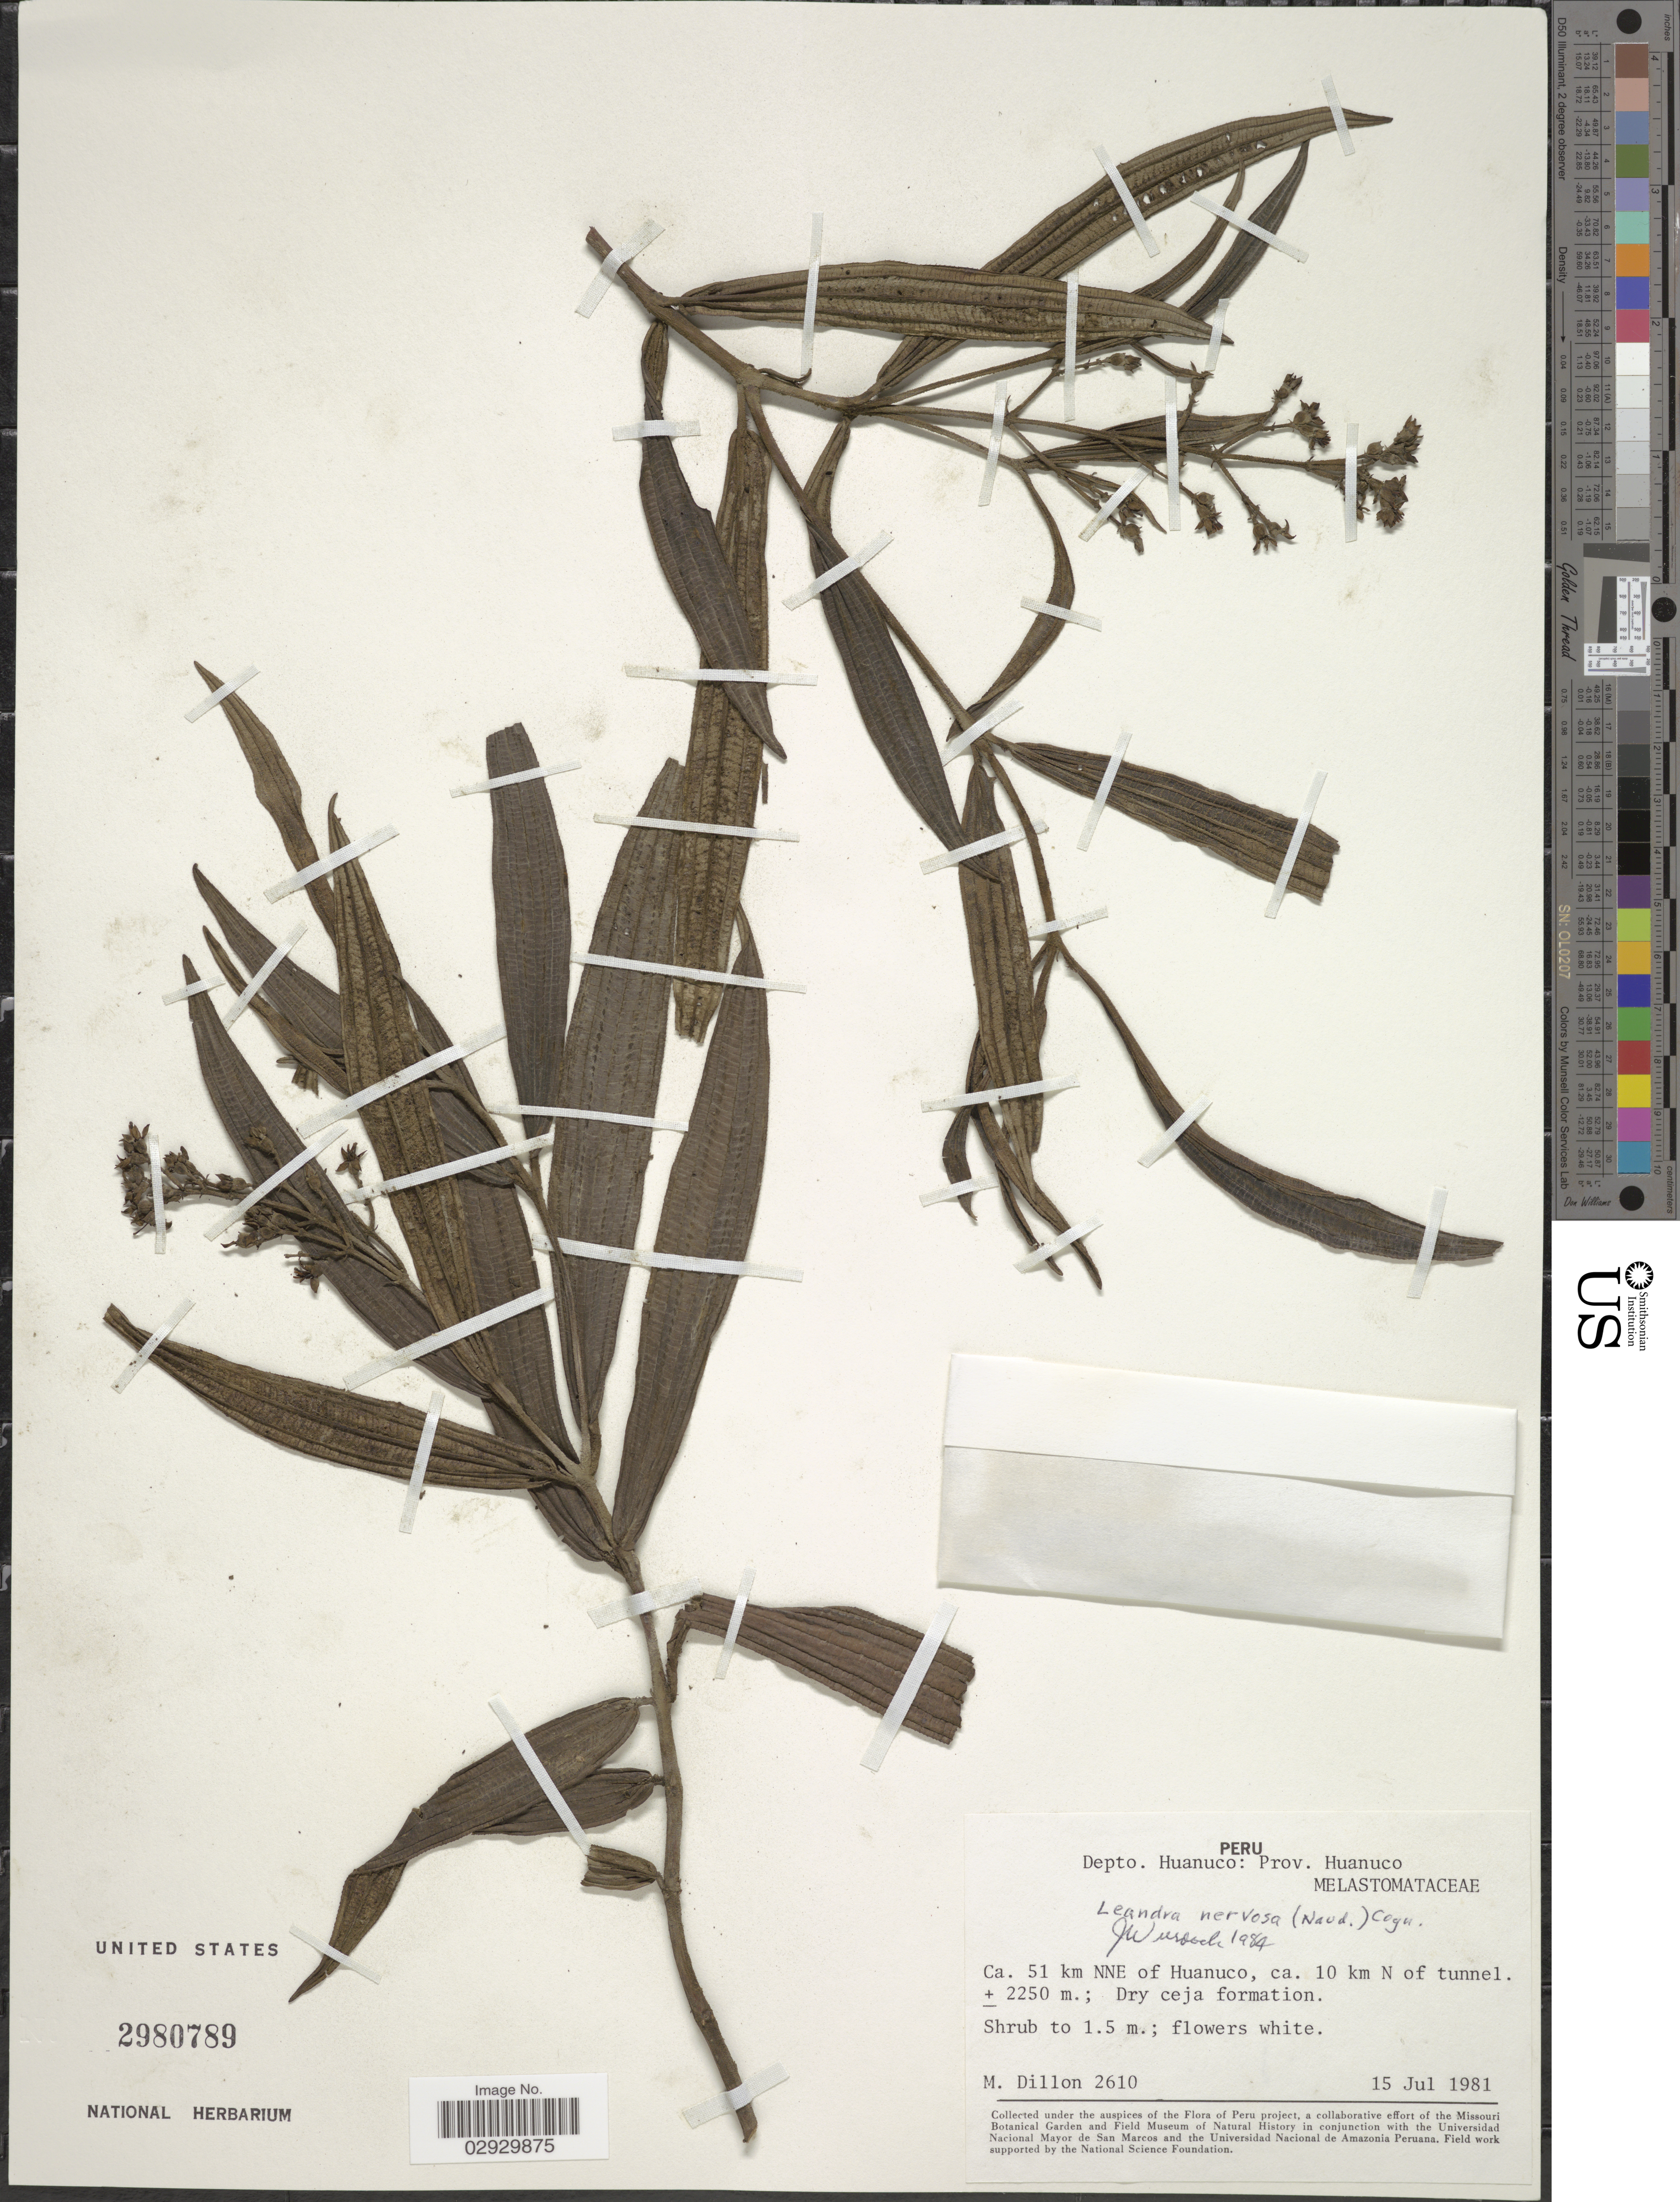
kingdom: Plantae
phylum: Tracheophyta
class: Magnoliopsida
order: Myrtales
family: Melastomataceae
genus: Leandra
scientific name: Leandra nervosa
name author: (Naudin) Cogn.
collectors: M. O. Dillon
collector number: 2610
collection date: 1981-07-15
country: Peru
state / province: Huánuco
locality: Depto. Huanuco: Prov. Huanuco, Ca. 51 km NNE of Huanuco, ca. 10 km N of tunnel.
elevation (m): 2250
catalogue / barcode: US 2980789